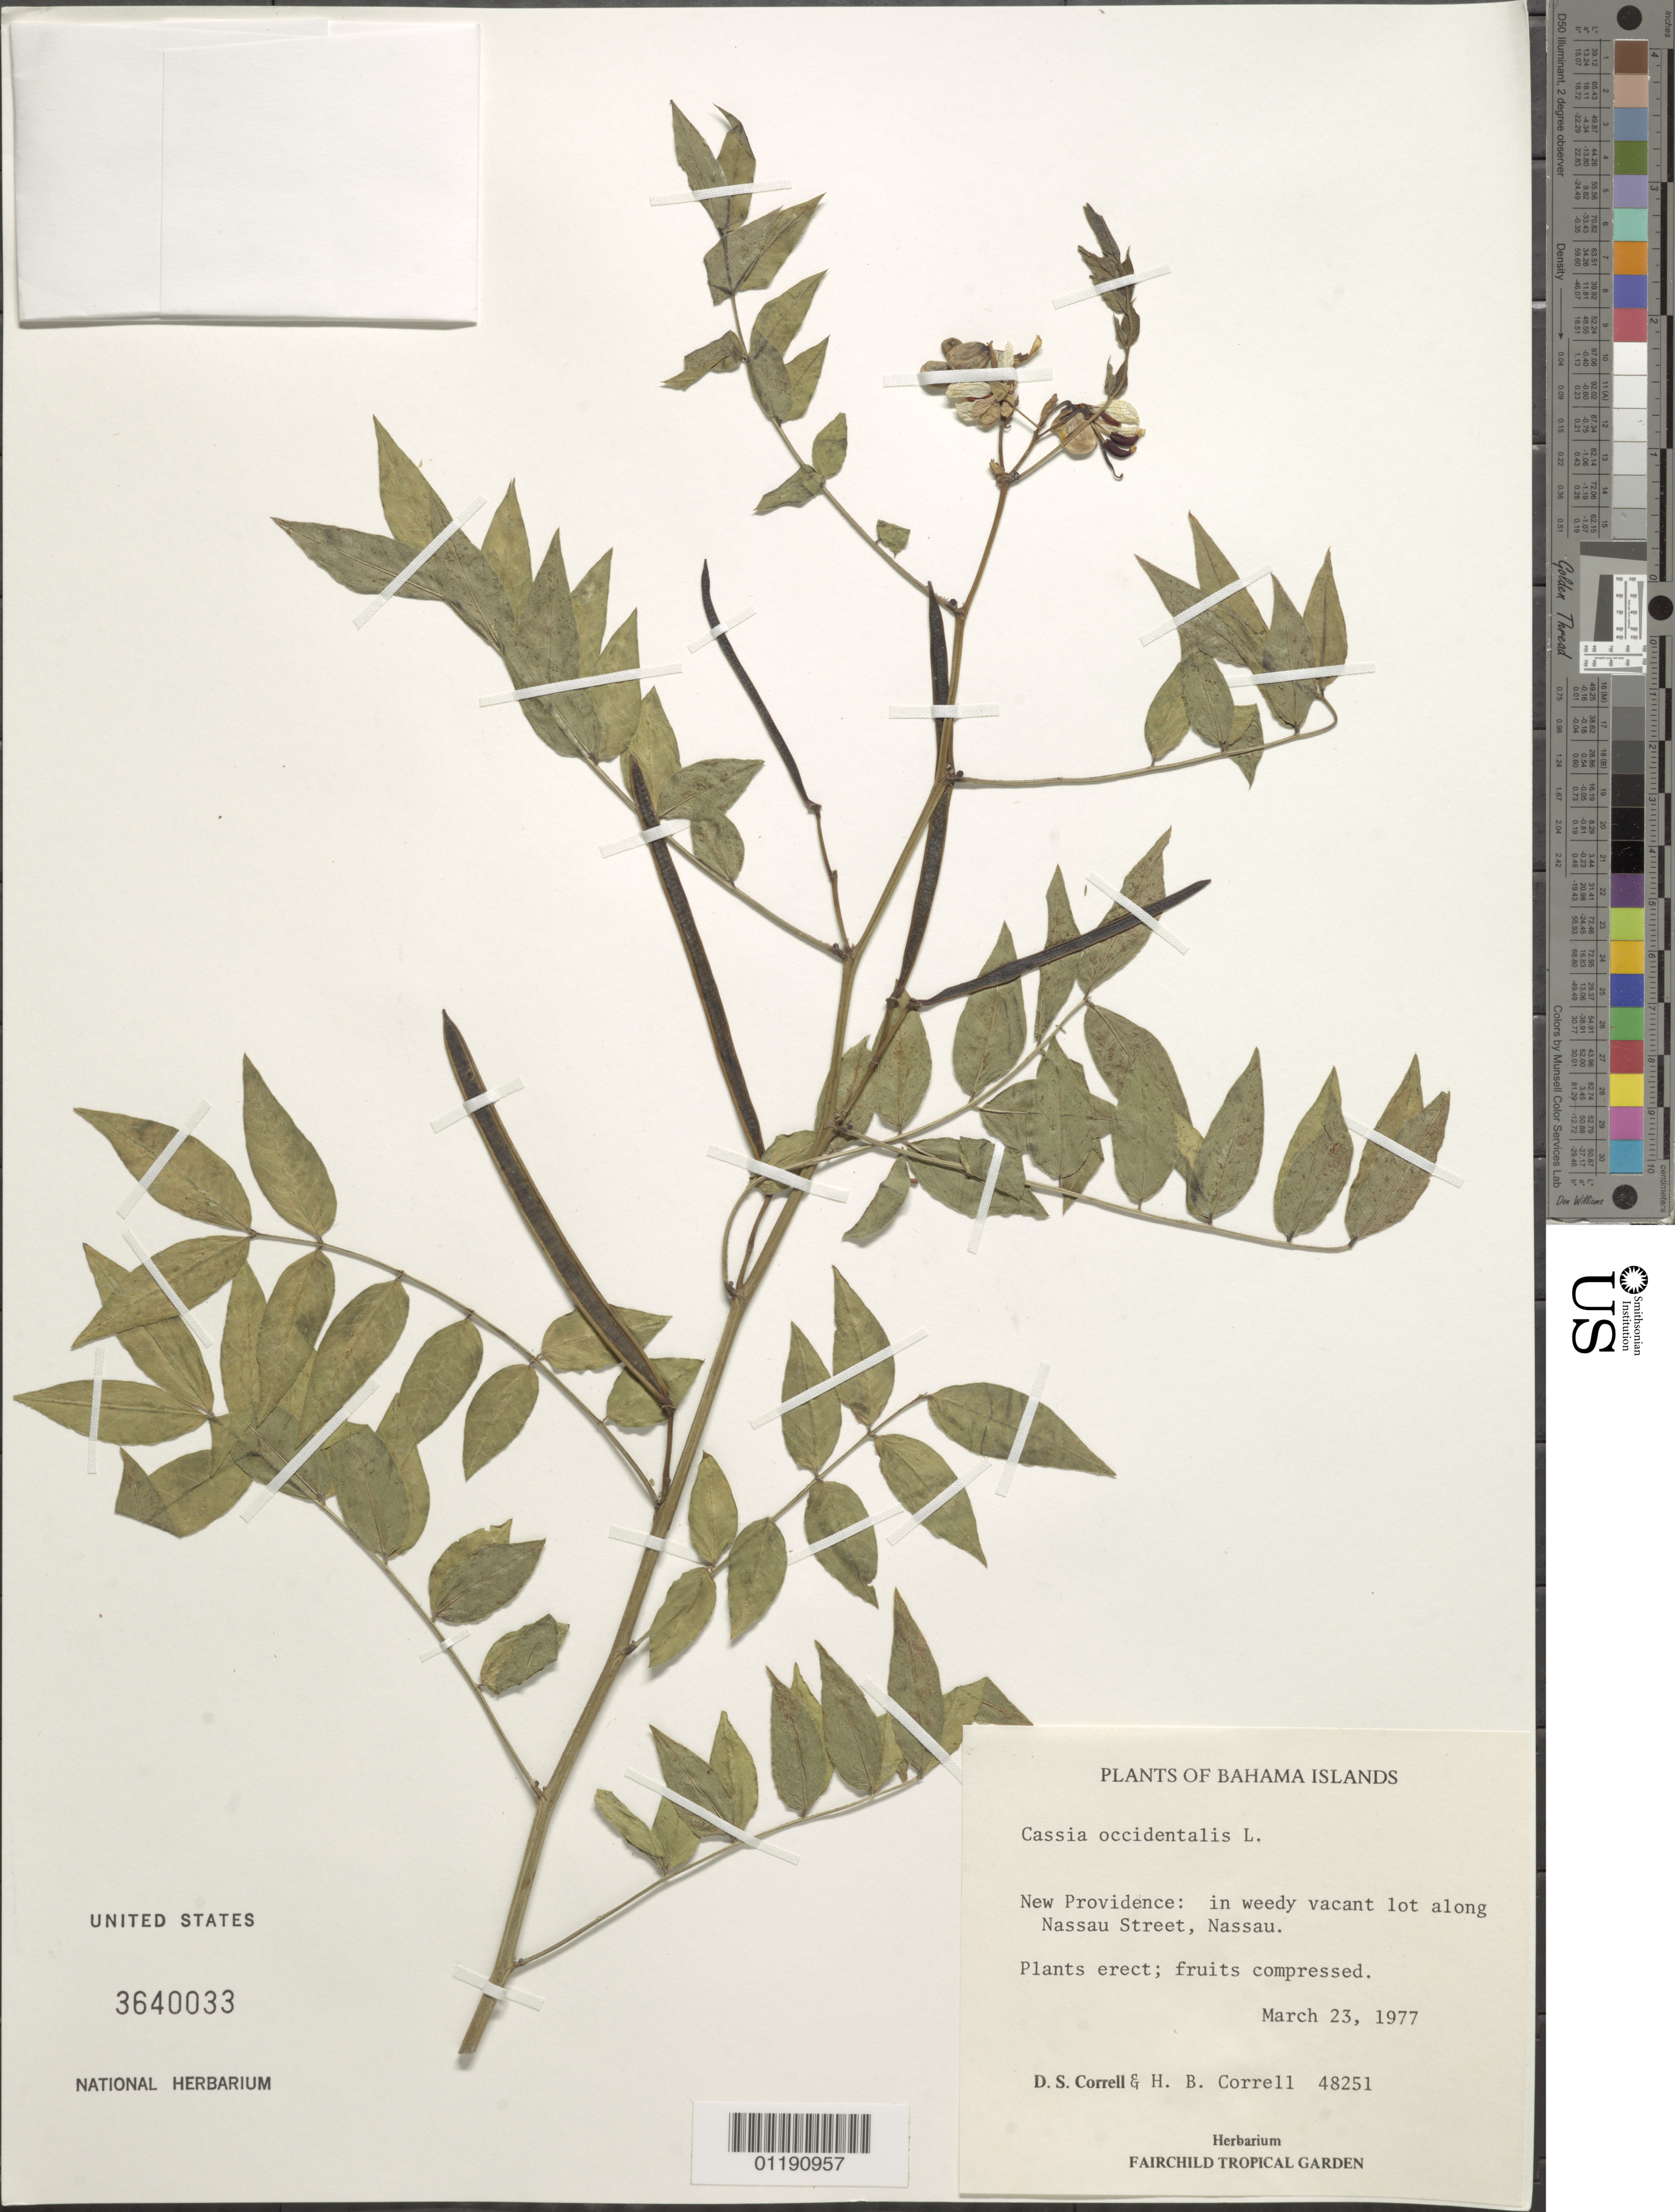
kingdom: Plantae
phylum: Tracheophyta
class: Magnoliopsida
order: Fabales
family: Fabaceae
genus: Cassia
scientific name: Cassia occidentalis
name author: L.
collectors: D. S. Correll & H. Correll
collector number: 48251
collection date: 1977-03-23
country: Bahamas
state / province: New Providence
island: New Providence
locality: New Providence: in weedy vacant lot along Nassau Street, Nassau.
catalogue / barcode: US 3640033